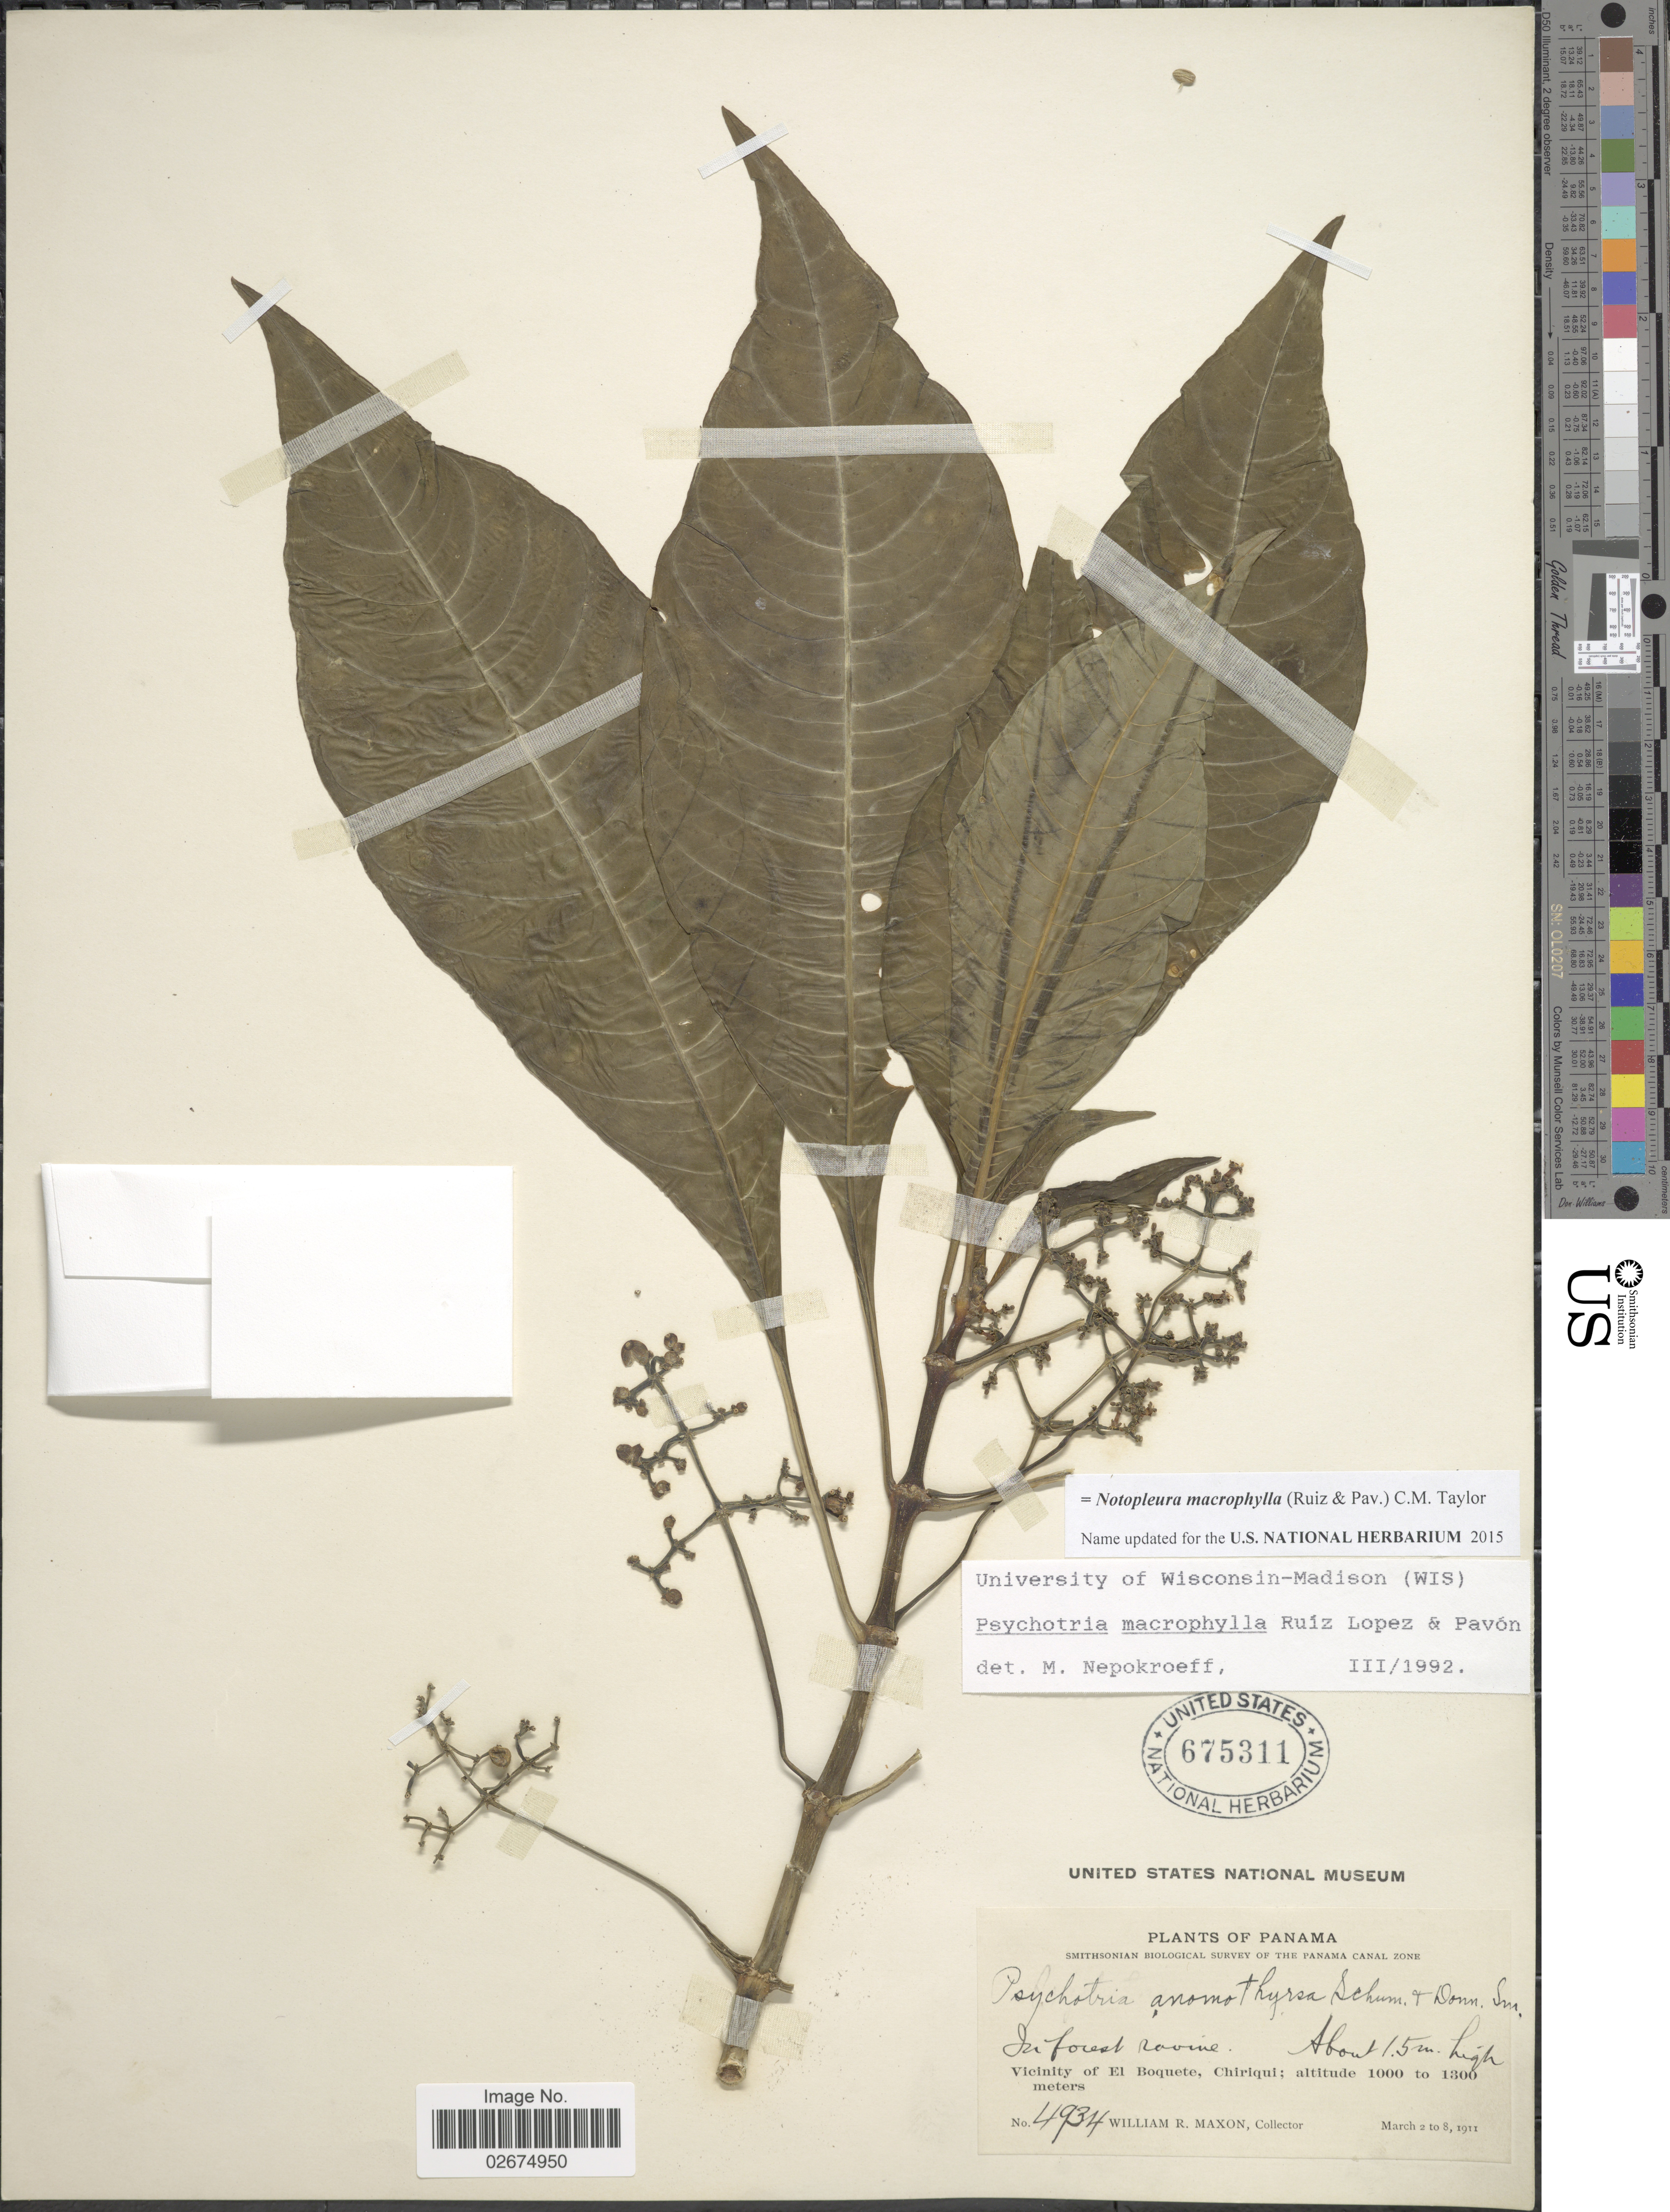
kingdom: Plantae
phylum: Tracheophyta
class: Magnoliopsida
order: Gentianales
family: Rubiaceae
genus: Notopleura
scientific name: Notopleura macrophylla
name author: (Ruiz & Pav.) C.M. Taylor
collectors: W. R. Maxon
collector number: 4934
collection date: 1911-03-02/1911-03-08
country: Panama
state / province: Chiriqui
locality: Panama Canal Zone. Vicinity of El Boquete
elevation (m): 1000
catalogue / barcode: US 675311